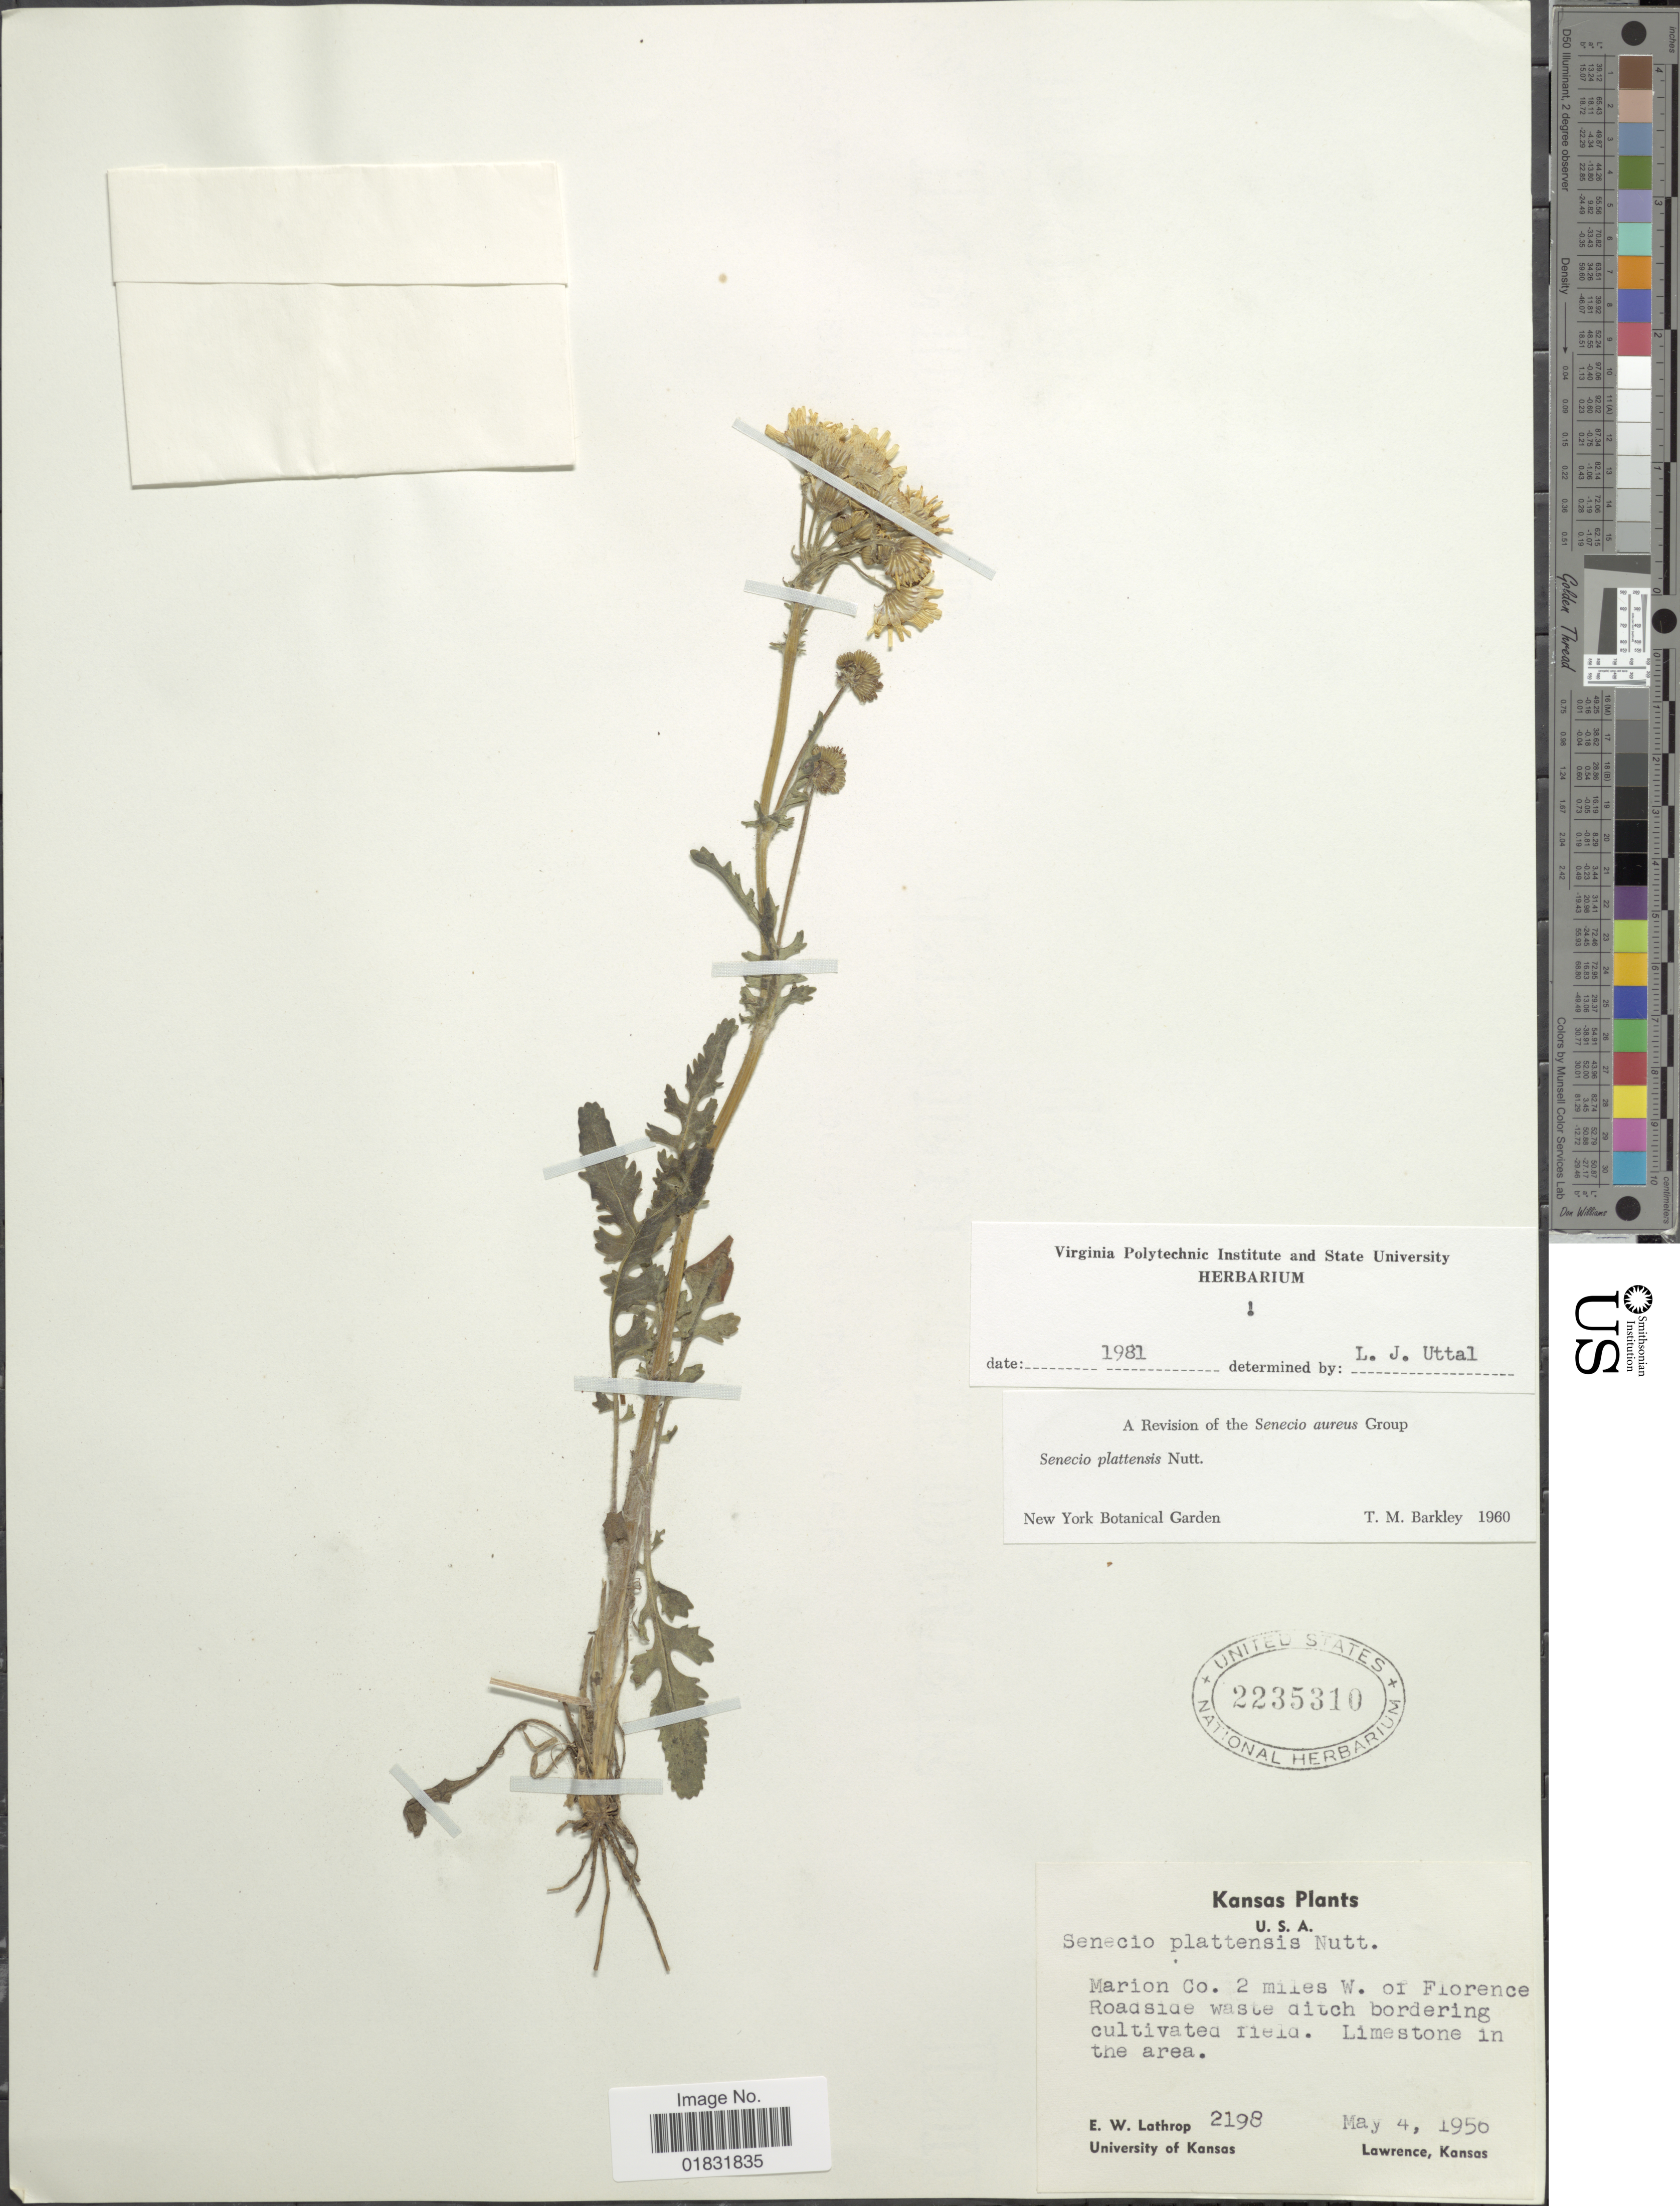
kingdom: Plantae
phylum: Tracheophyta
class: Magnoliopsida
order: Asterales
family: Asteraceae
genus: Packera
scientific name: Packera plattensis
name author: W.A. Weber & Á. Löve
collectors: E. W. Lathrop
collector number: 2198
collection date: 1950-05-04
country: United States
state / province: Kansas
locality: Marion Co 2 miles W of Florence Roadside waste ditch bordering cutivated field. Limestone in the area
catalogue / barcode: US 2235310